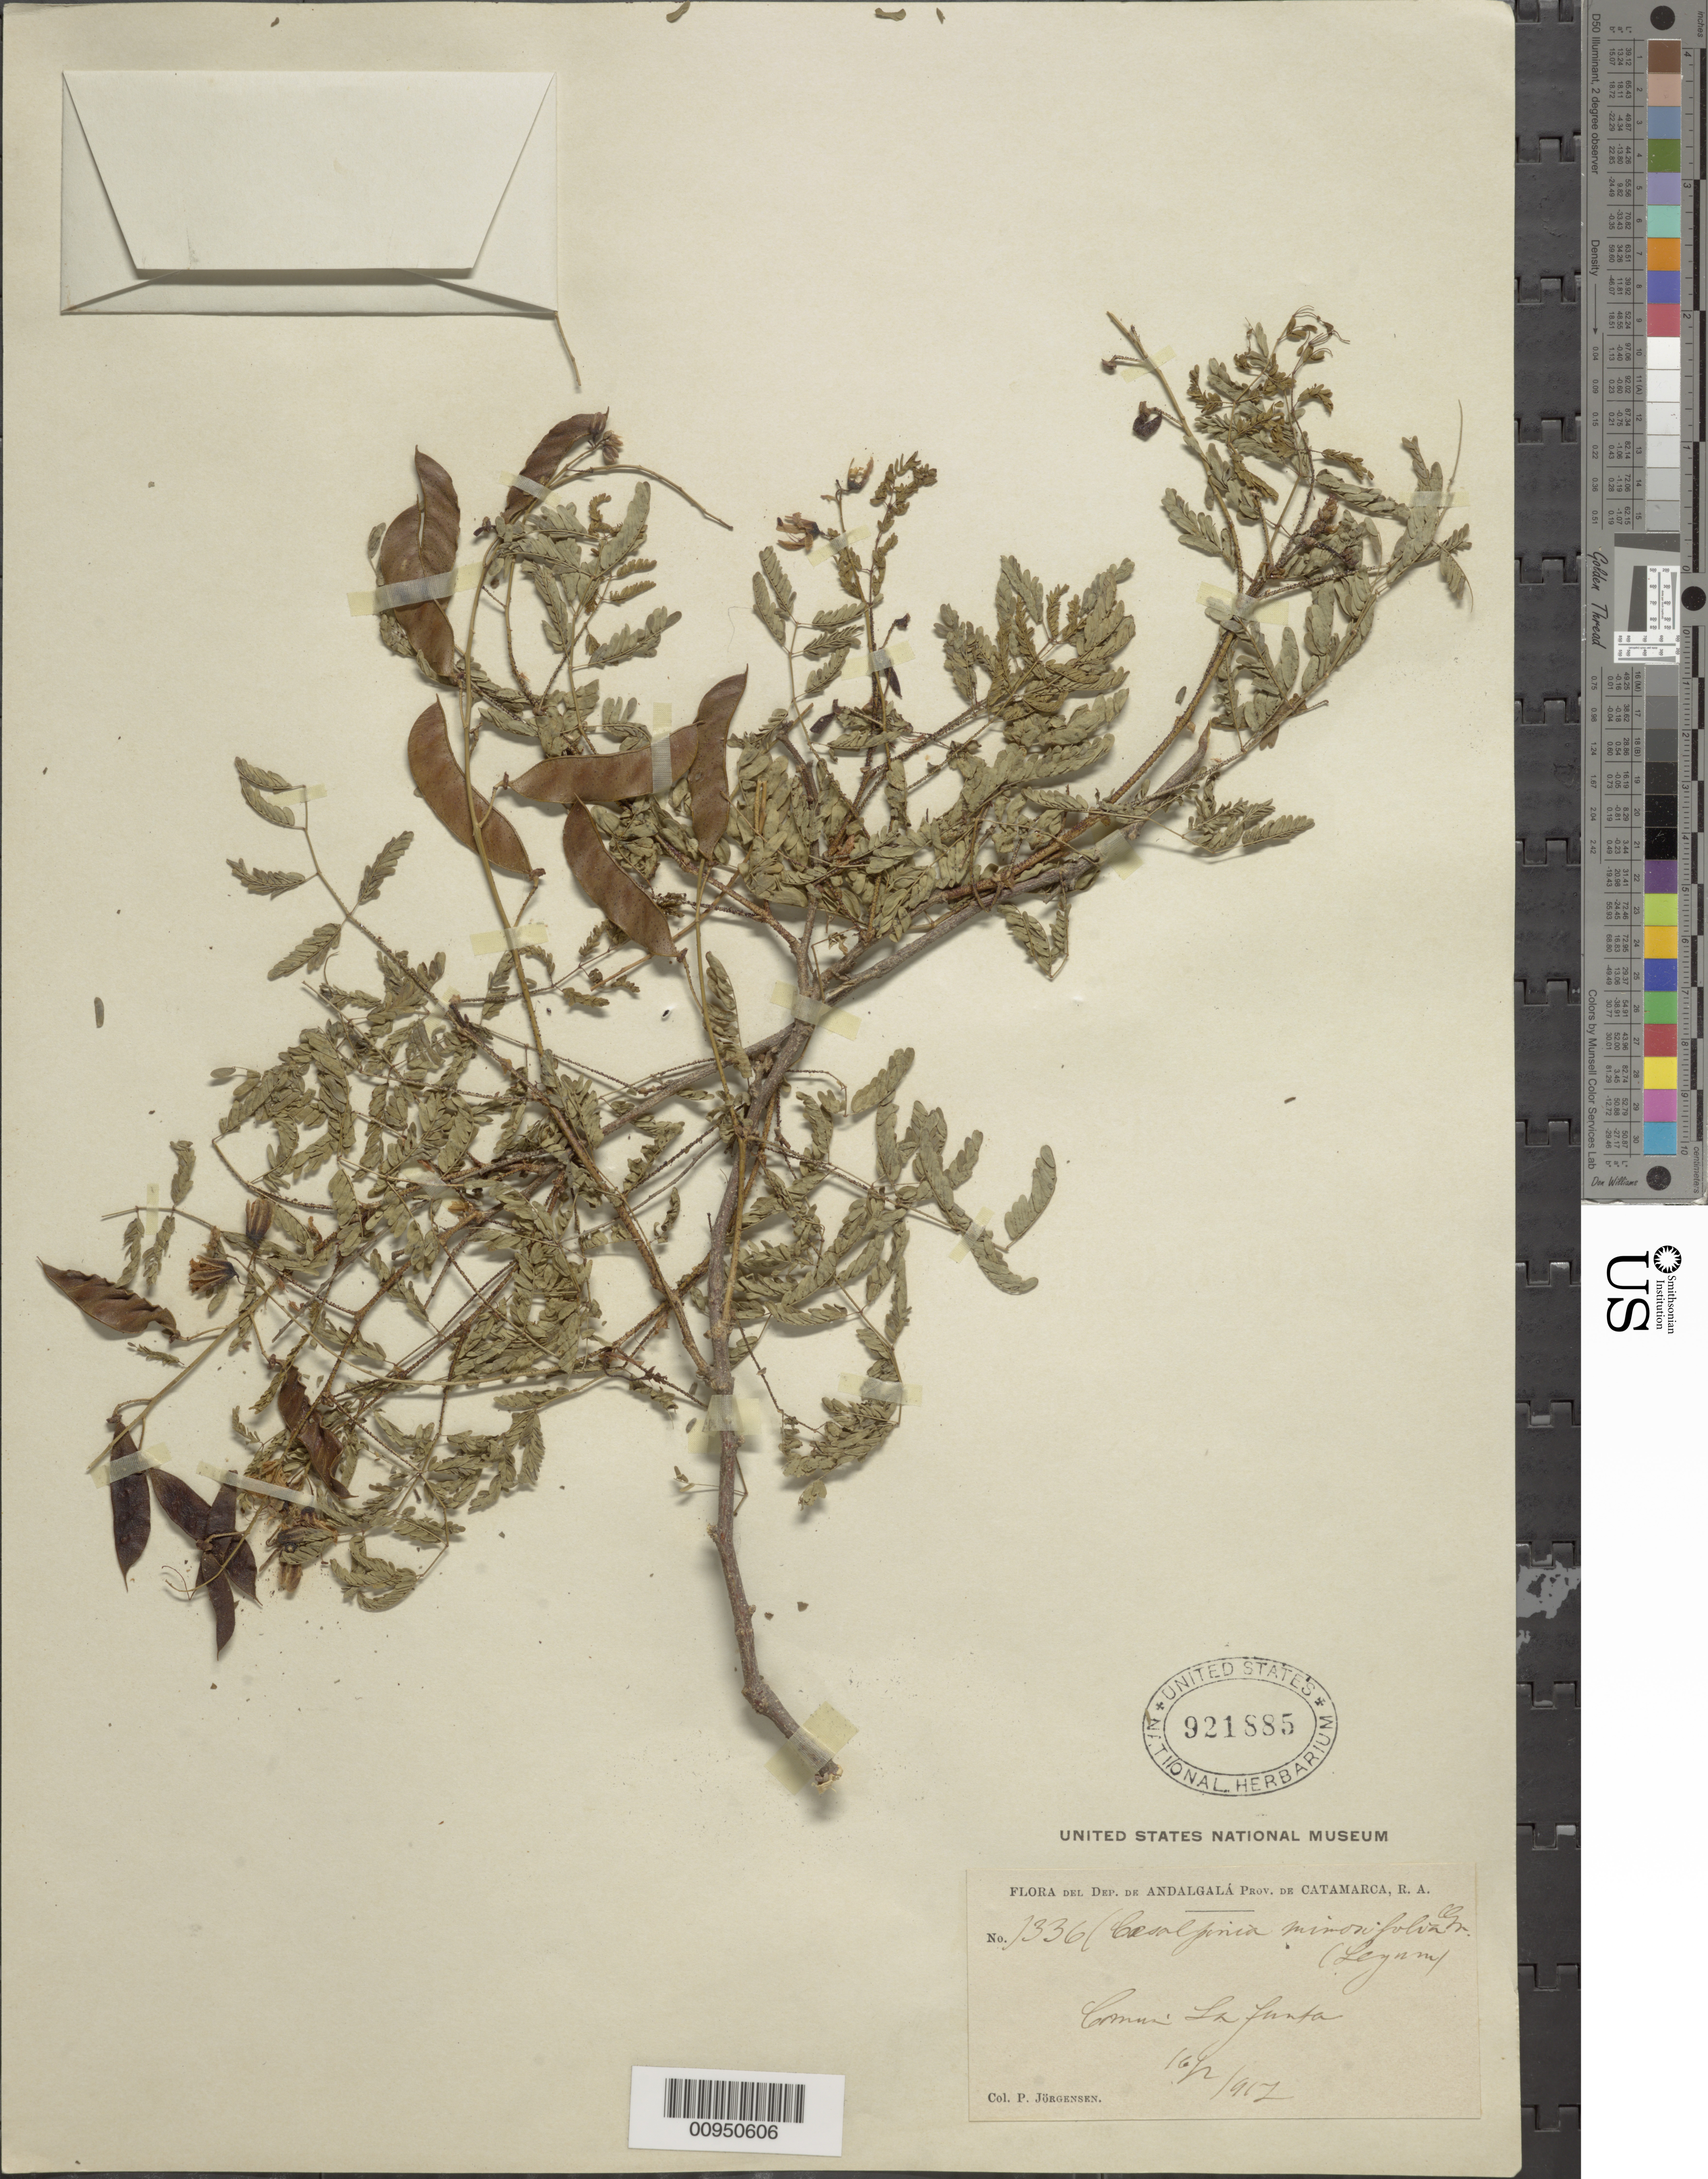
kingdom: Plantae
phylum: Tracheophyta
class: Magnoliopsida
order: Fabales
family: Fabaceae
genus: Arquita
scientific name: Arquita mimosifolia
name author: (Griseb.) Gagnon et al.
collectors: P. Jörgensen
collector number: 1336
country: Argentina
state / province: Catamarca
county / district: Andalgalá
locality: Comun, la Funta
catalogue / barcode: US 921885